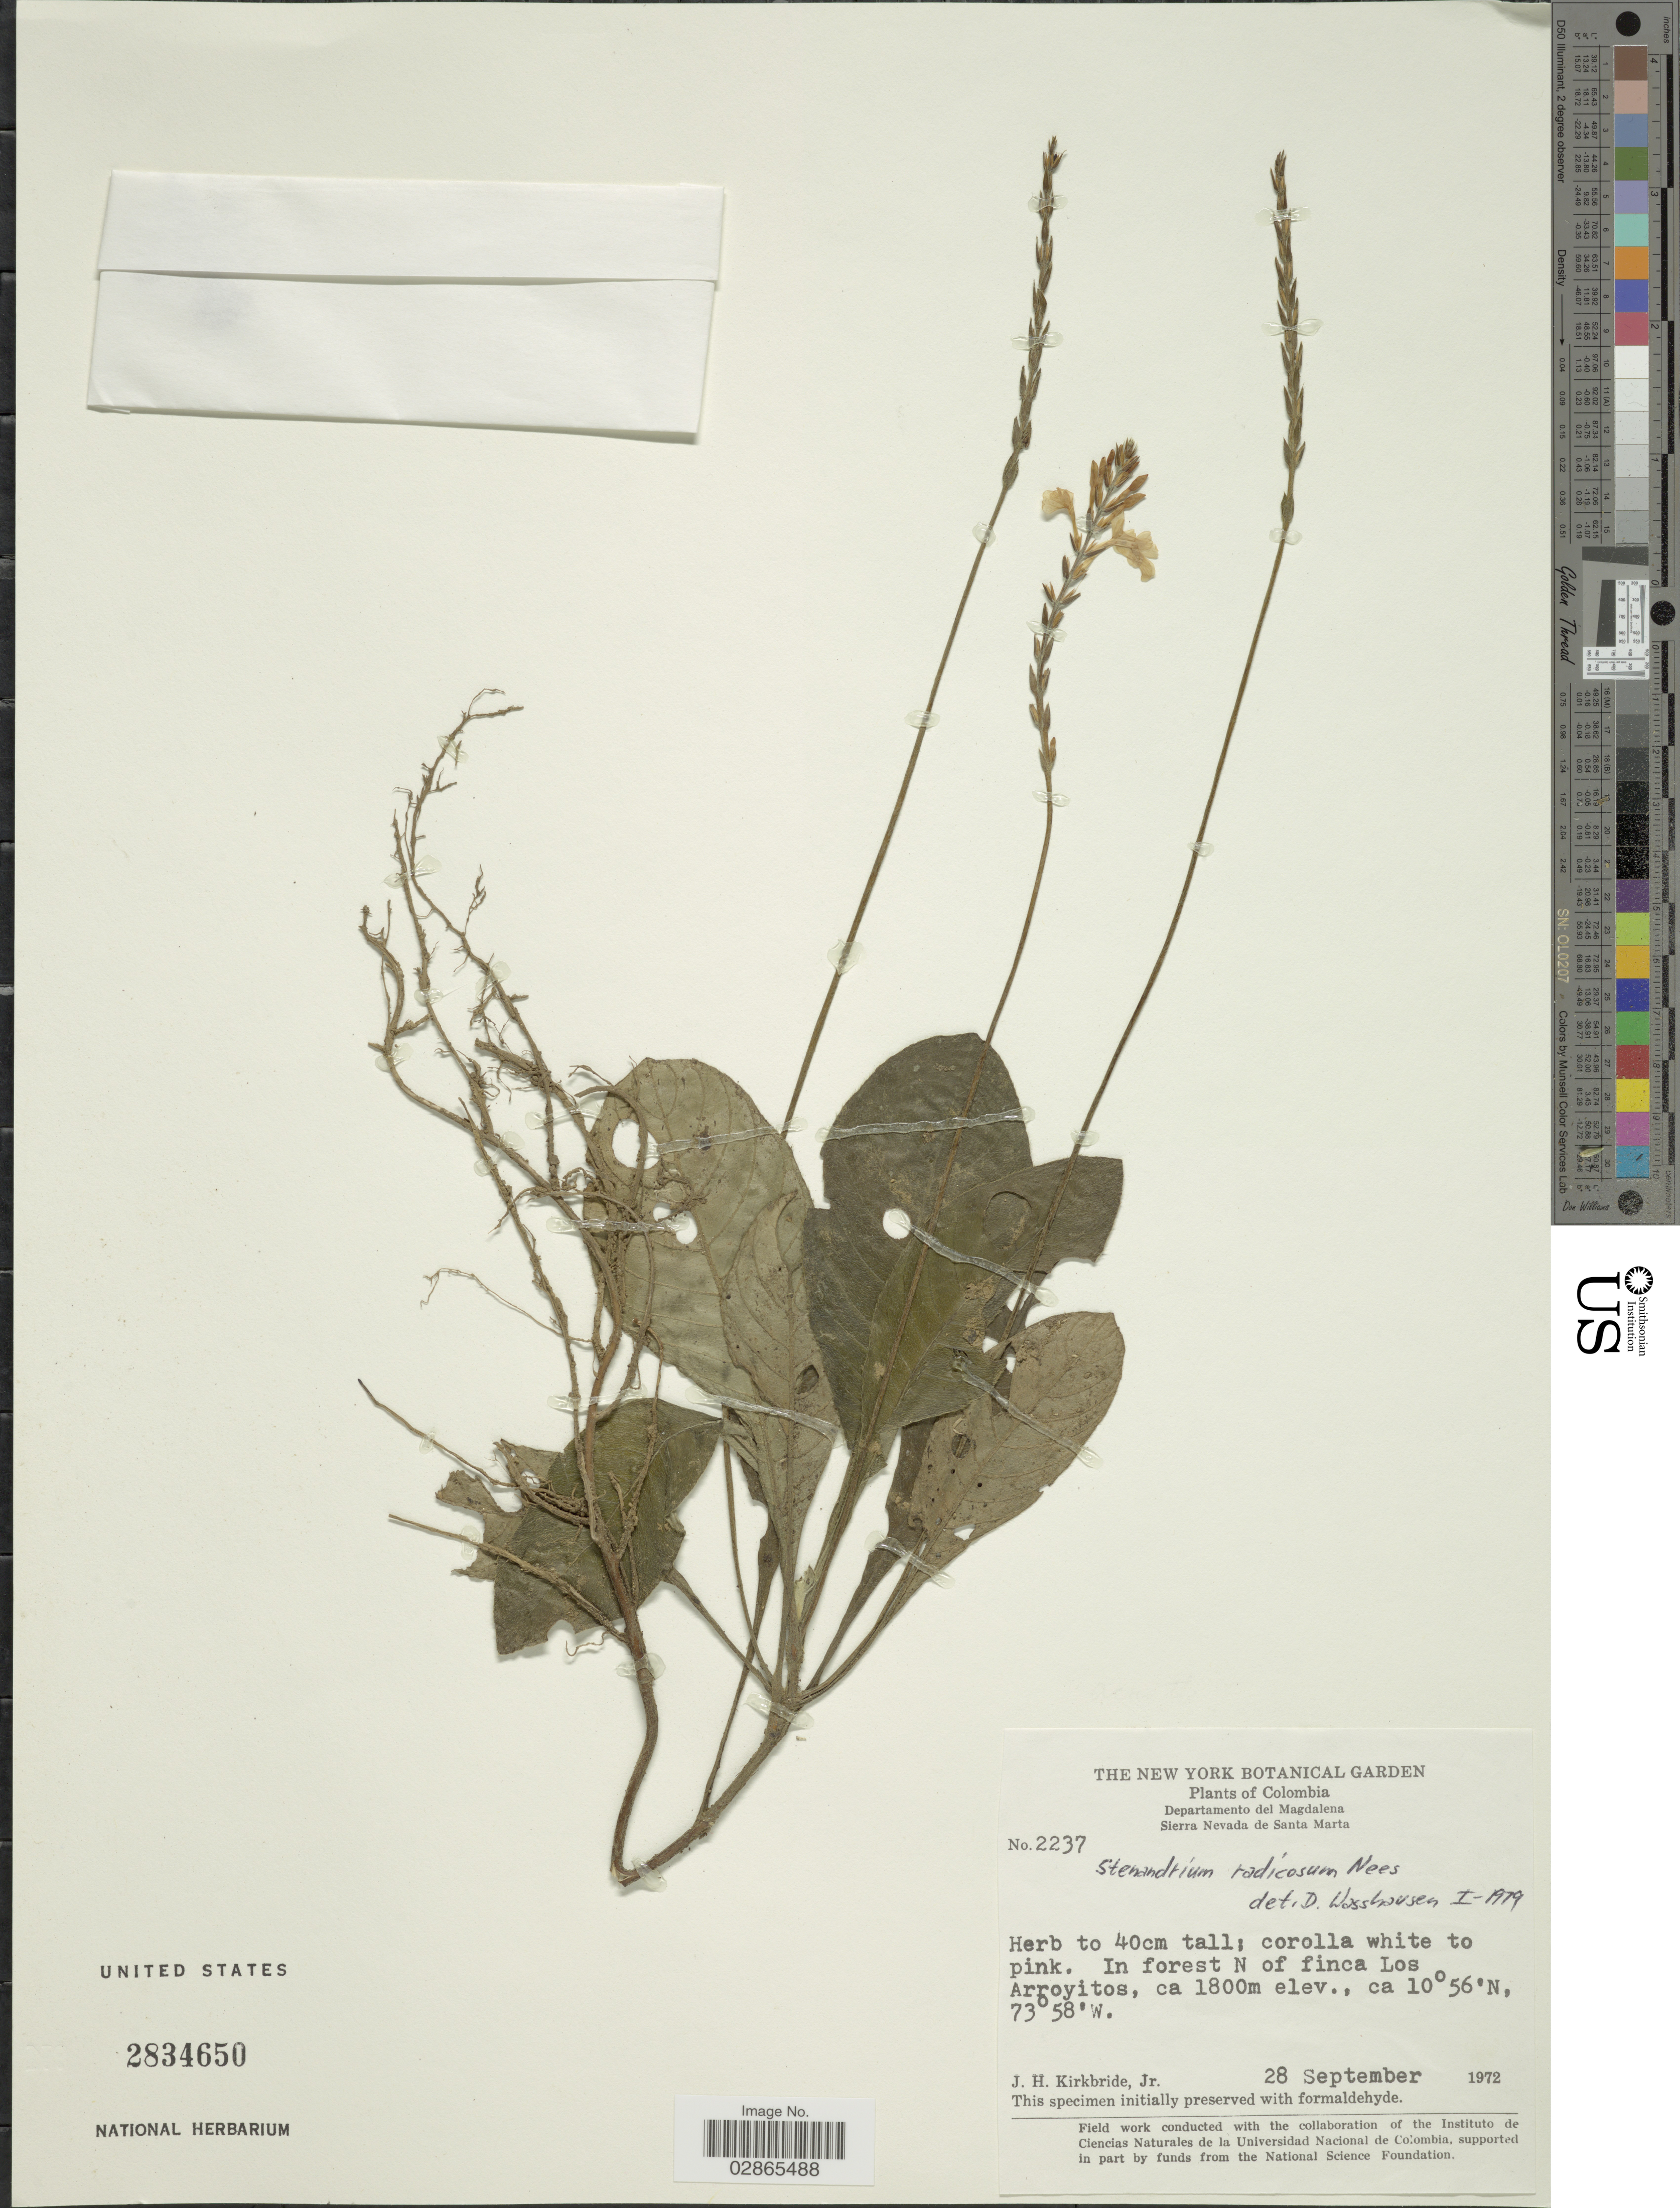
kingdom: Plantae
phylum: Tracheophyta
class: Magnoliopsida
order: Lamiales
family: Acanthaceae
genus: Stenandrium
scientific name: Stenandrium radicosum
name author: Nees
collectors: J. H. Kirkbride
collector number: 2237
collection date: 1972-09-28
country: Colombia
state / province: Magdalena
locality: Departamento del Magdalena. Sierra Nevada de Santa Marta. In forest N of finca Los Arroyitos.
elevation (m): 1800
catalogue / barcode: US 2834650